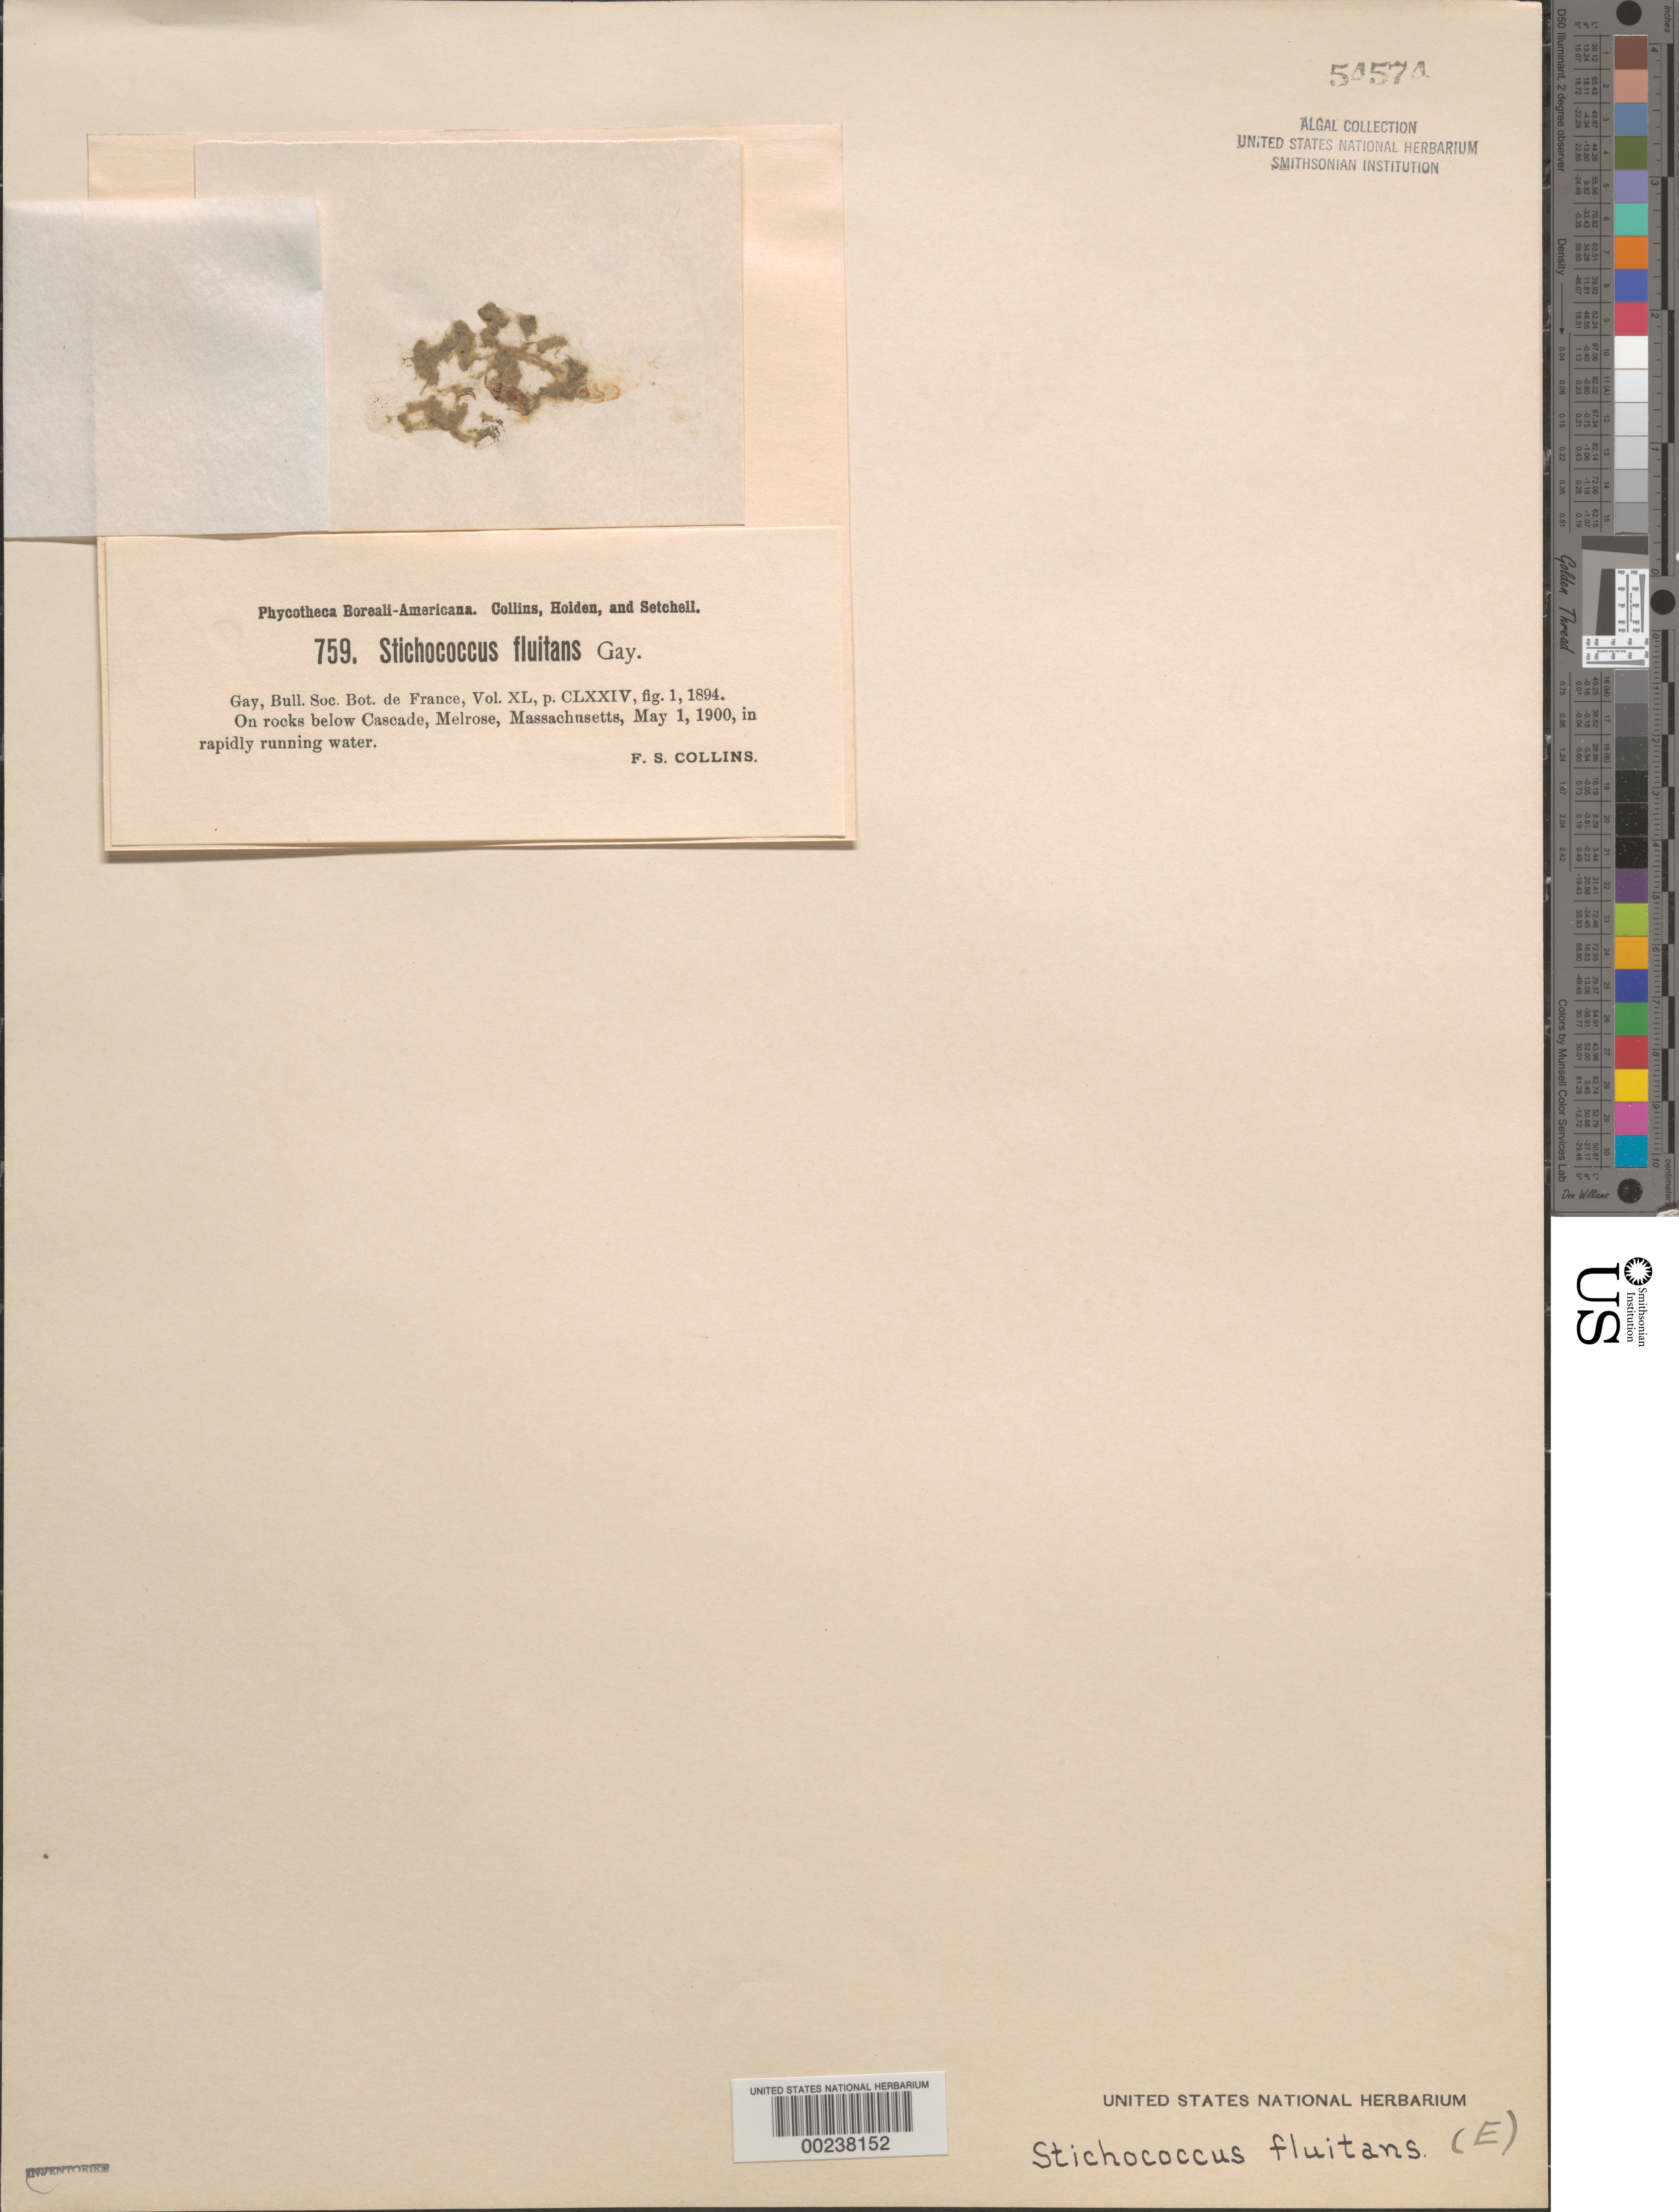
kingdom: Plantae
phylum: Charophyta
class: Klebsormidiophyceae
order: Klebsormidiales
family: Klebsormidiaceae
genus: Klebsormidium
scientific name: Klebsormidium fluitans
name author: (F. Gay) Lokhorst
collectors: F. Collins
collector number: PB-A 759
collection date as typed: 01 May 1900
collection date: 1900-05-01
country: United States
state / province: Massachusetts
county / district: Middlesex County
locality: Melrose, below Cascade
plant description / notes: Collins, Holden & Setchell, Phycotheca Boreali-Americana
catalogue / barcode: US 54574